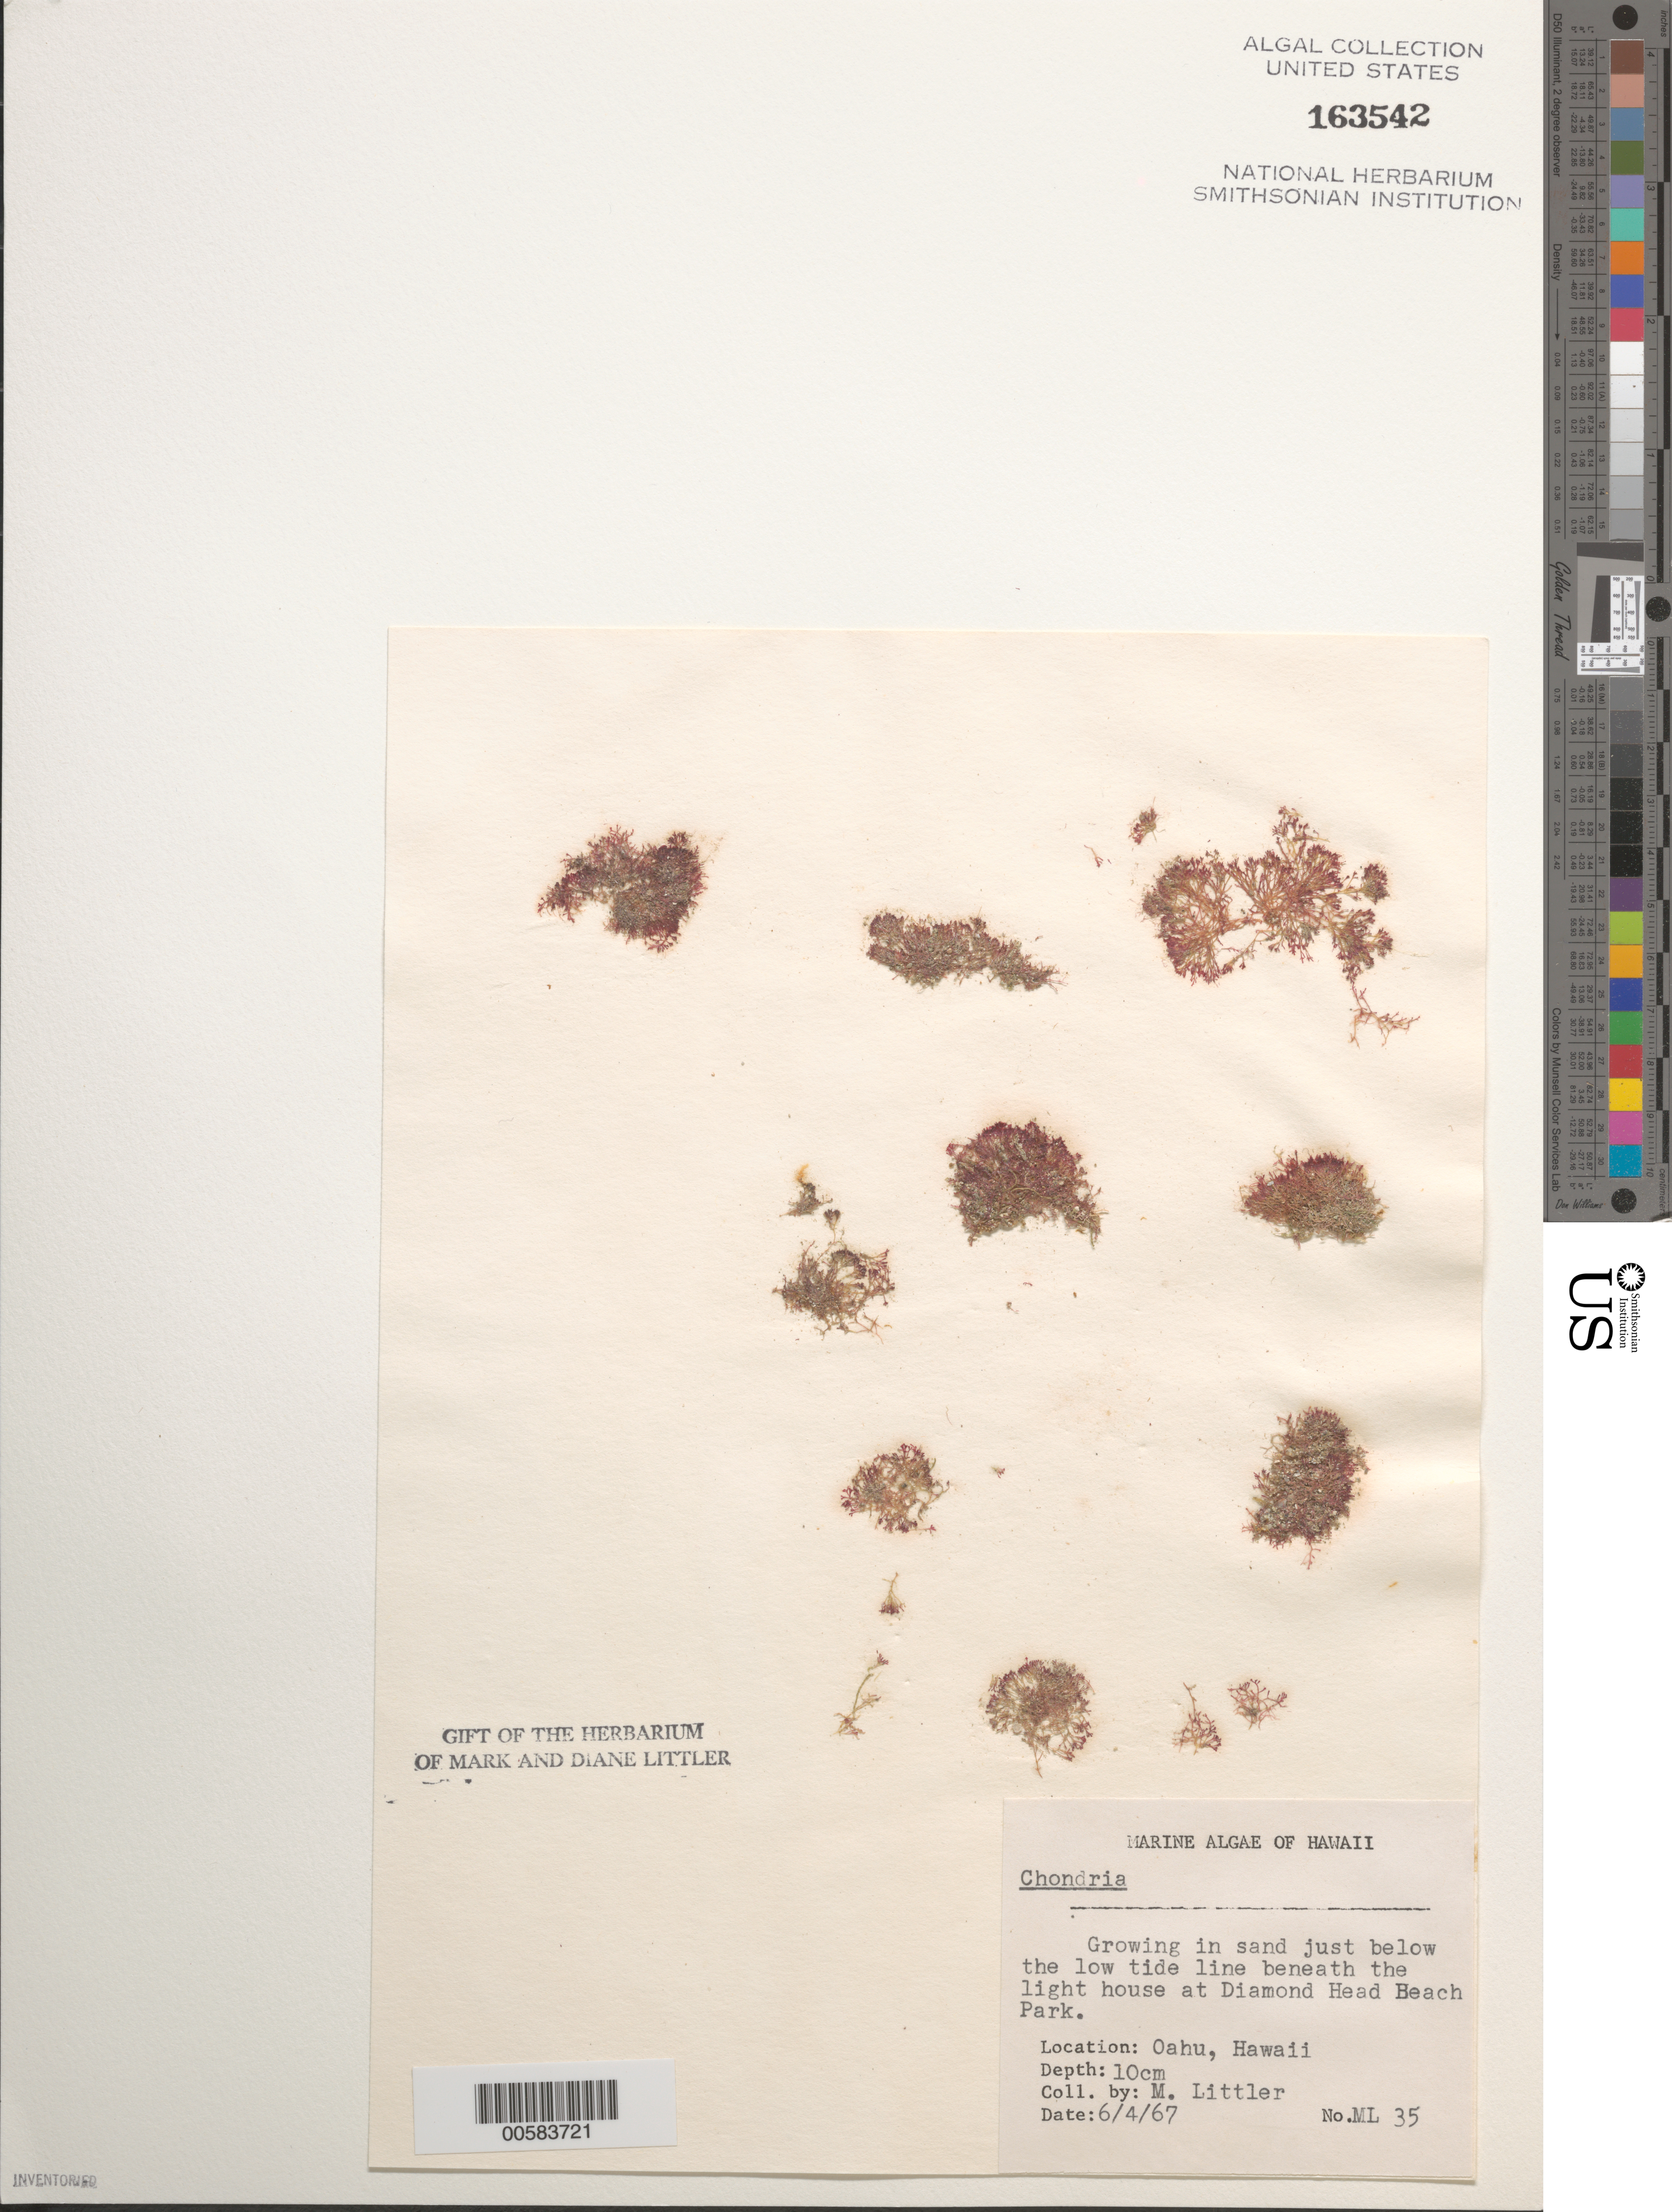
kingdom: Plantae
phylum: Rhodophyta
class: Florideophyceae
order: Ceramiales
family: Rhodomelaceae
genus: Chondria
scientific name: Chondria sp.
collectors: M. M. Littler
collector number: ML 35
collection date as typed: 04 Jun 1967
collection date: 1967-06-04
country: United States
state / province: Hawaii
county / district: Honolulu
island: Oahu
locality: Diamond Head Beach Park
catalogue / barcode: US 163542